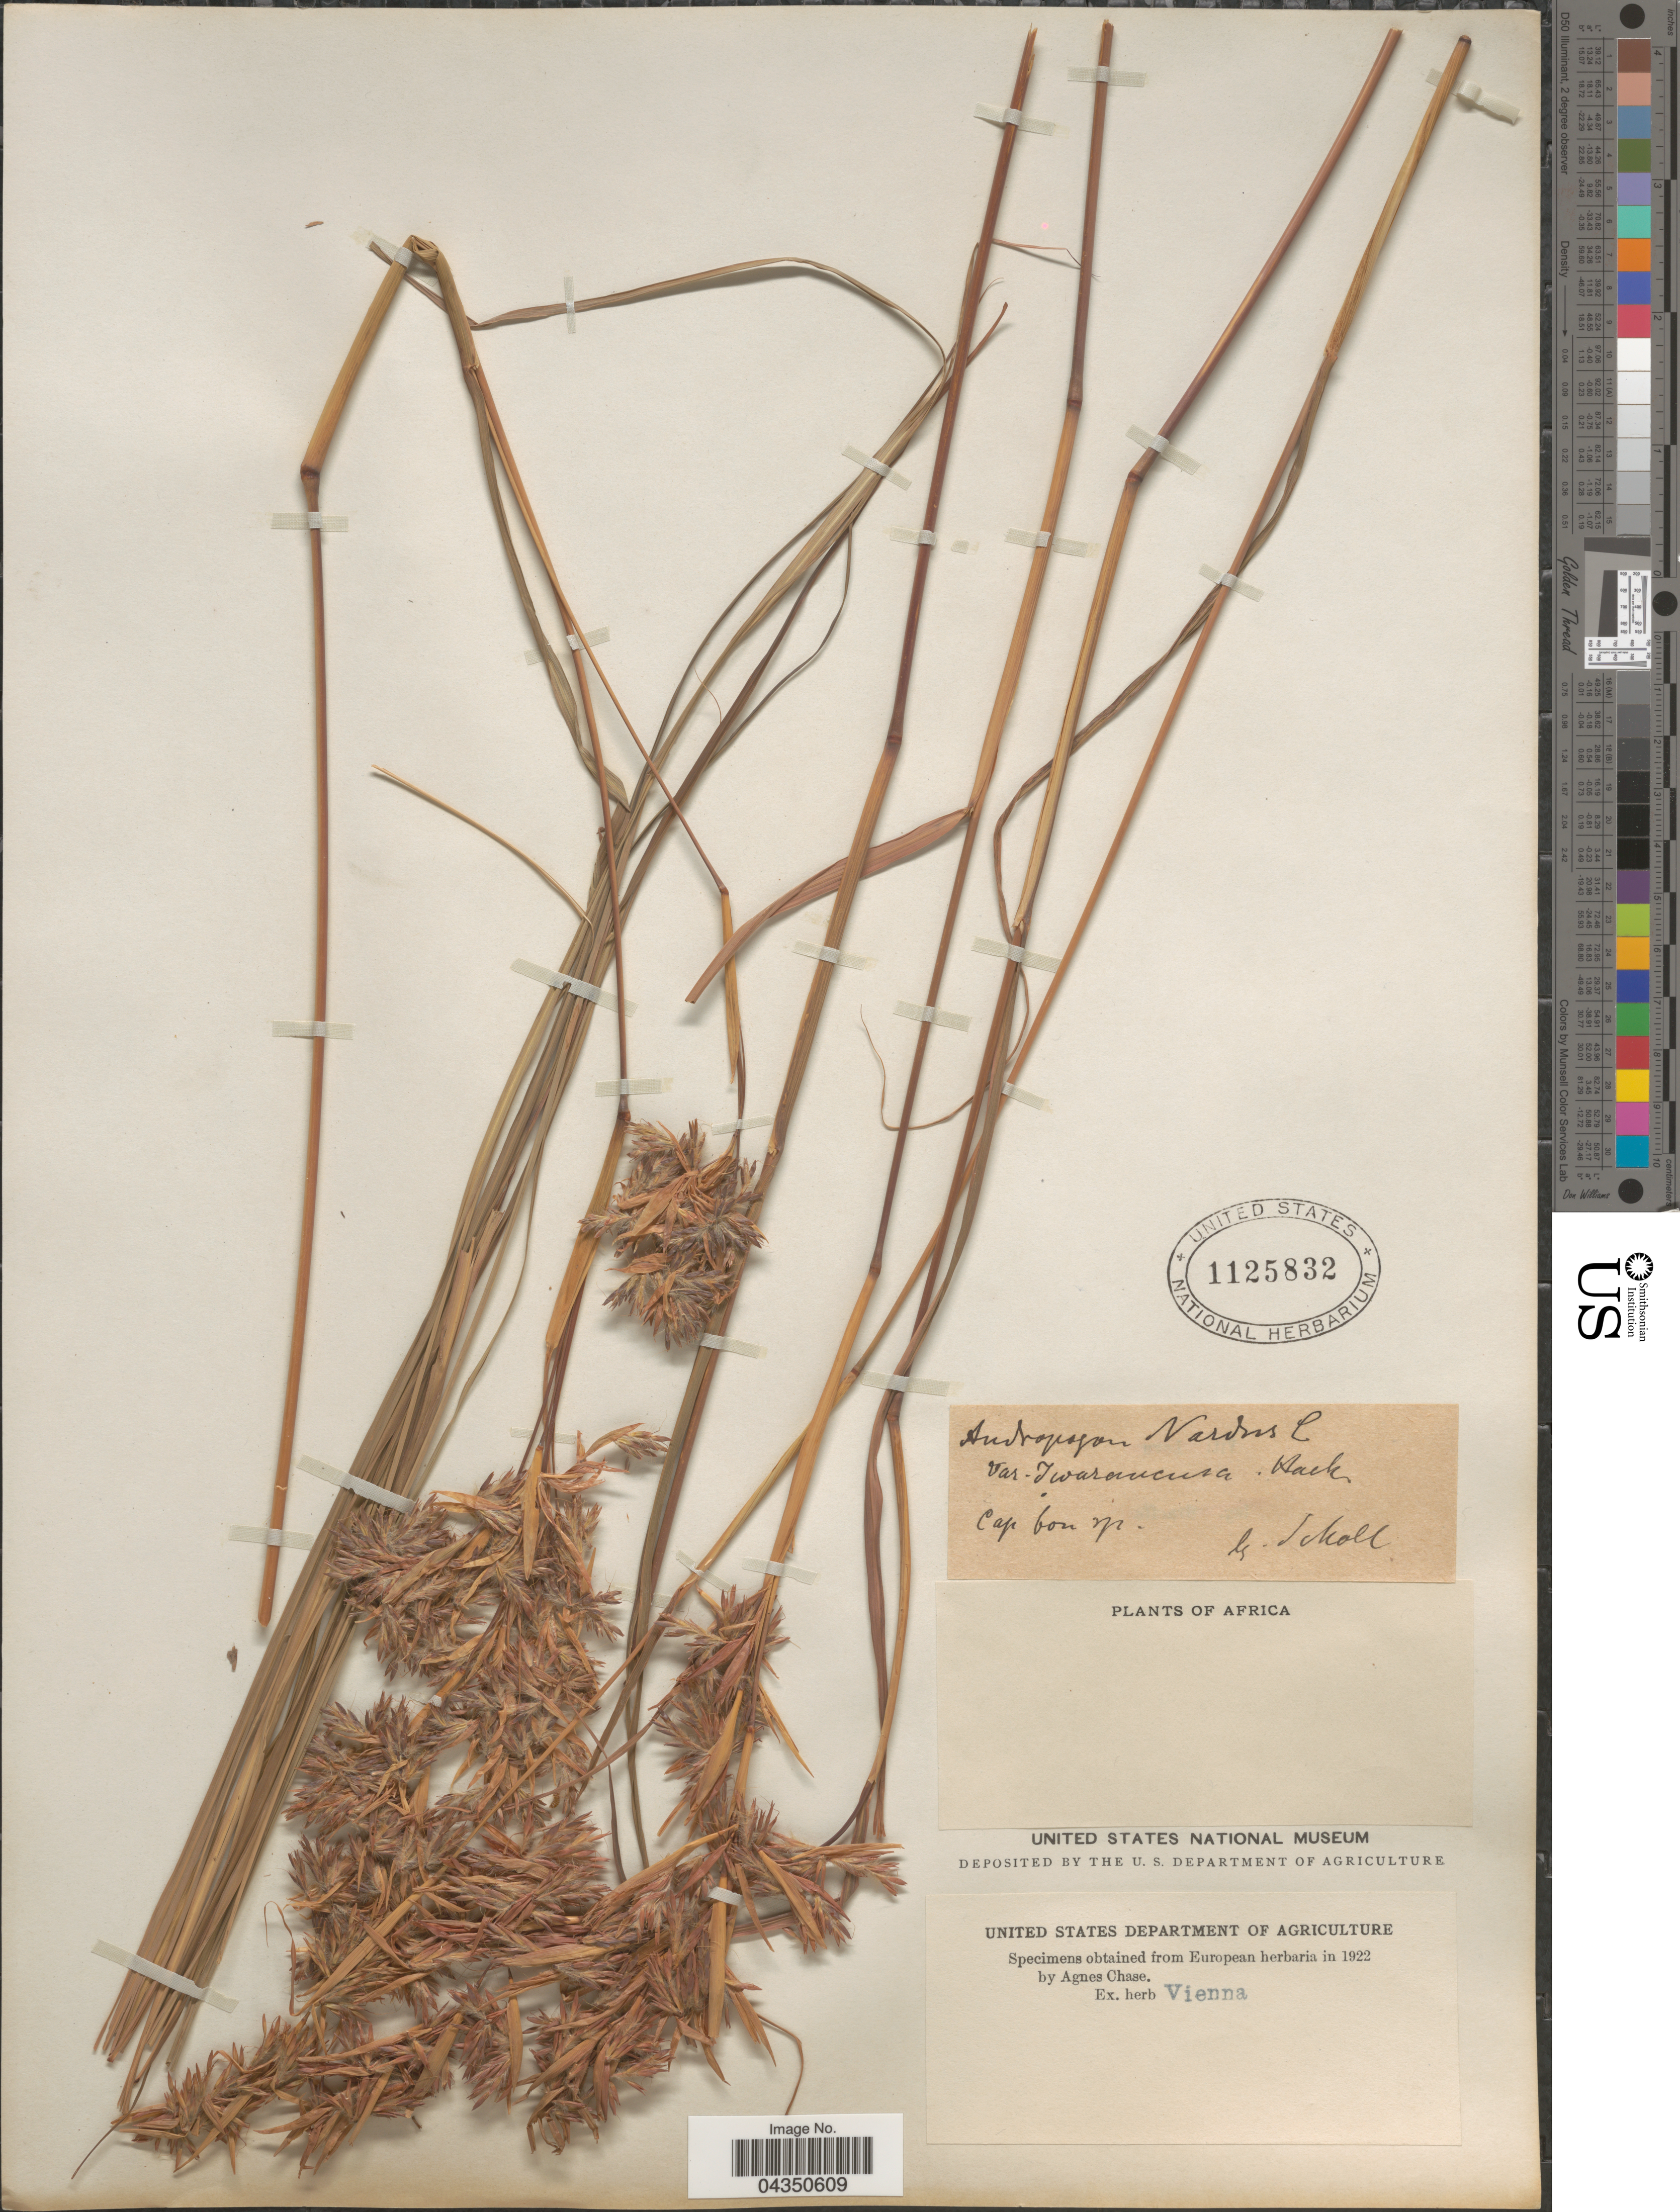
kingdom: Plantae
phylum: Tracheophyta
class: Liliopsida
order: Poales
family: Poaceae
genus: Cymbopogon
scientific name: Cymbopogon marginatus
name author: Stapf ex Burtt Davy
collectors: Scholl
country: South Africa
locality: Cap bon sp. Africa.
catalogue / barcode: US 1125832